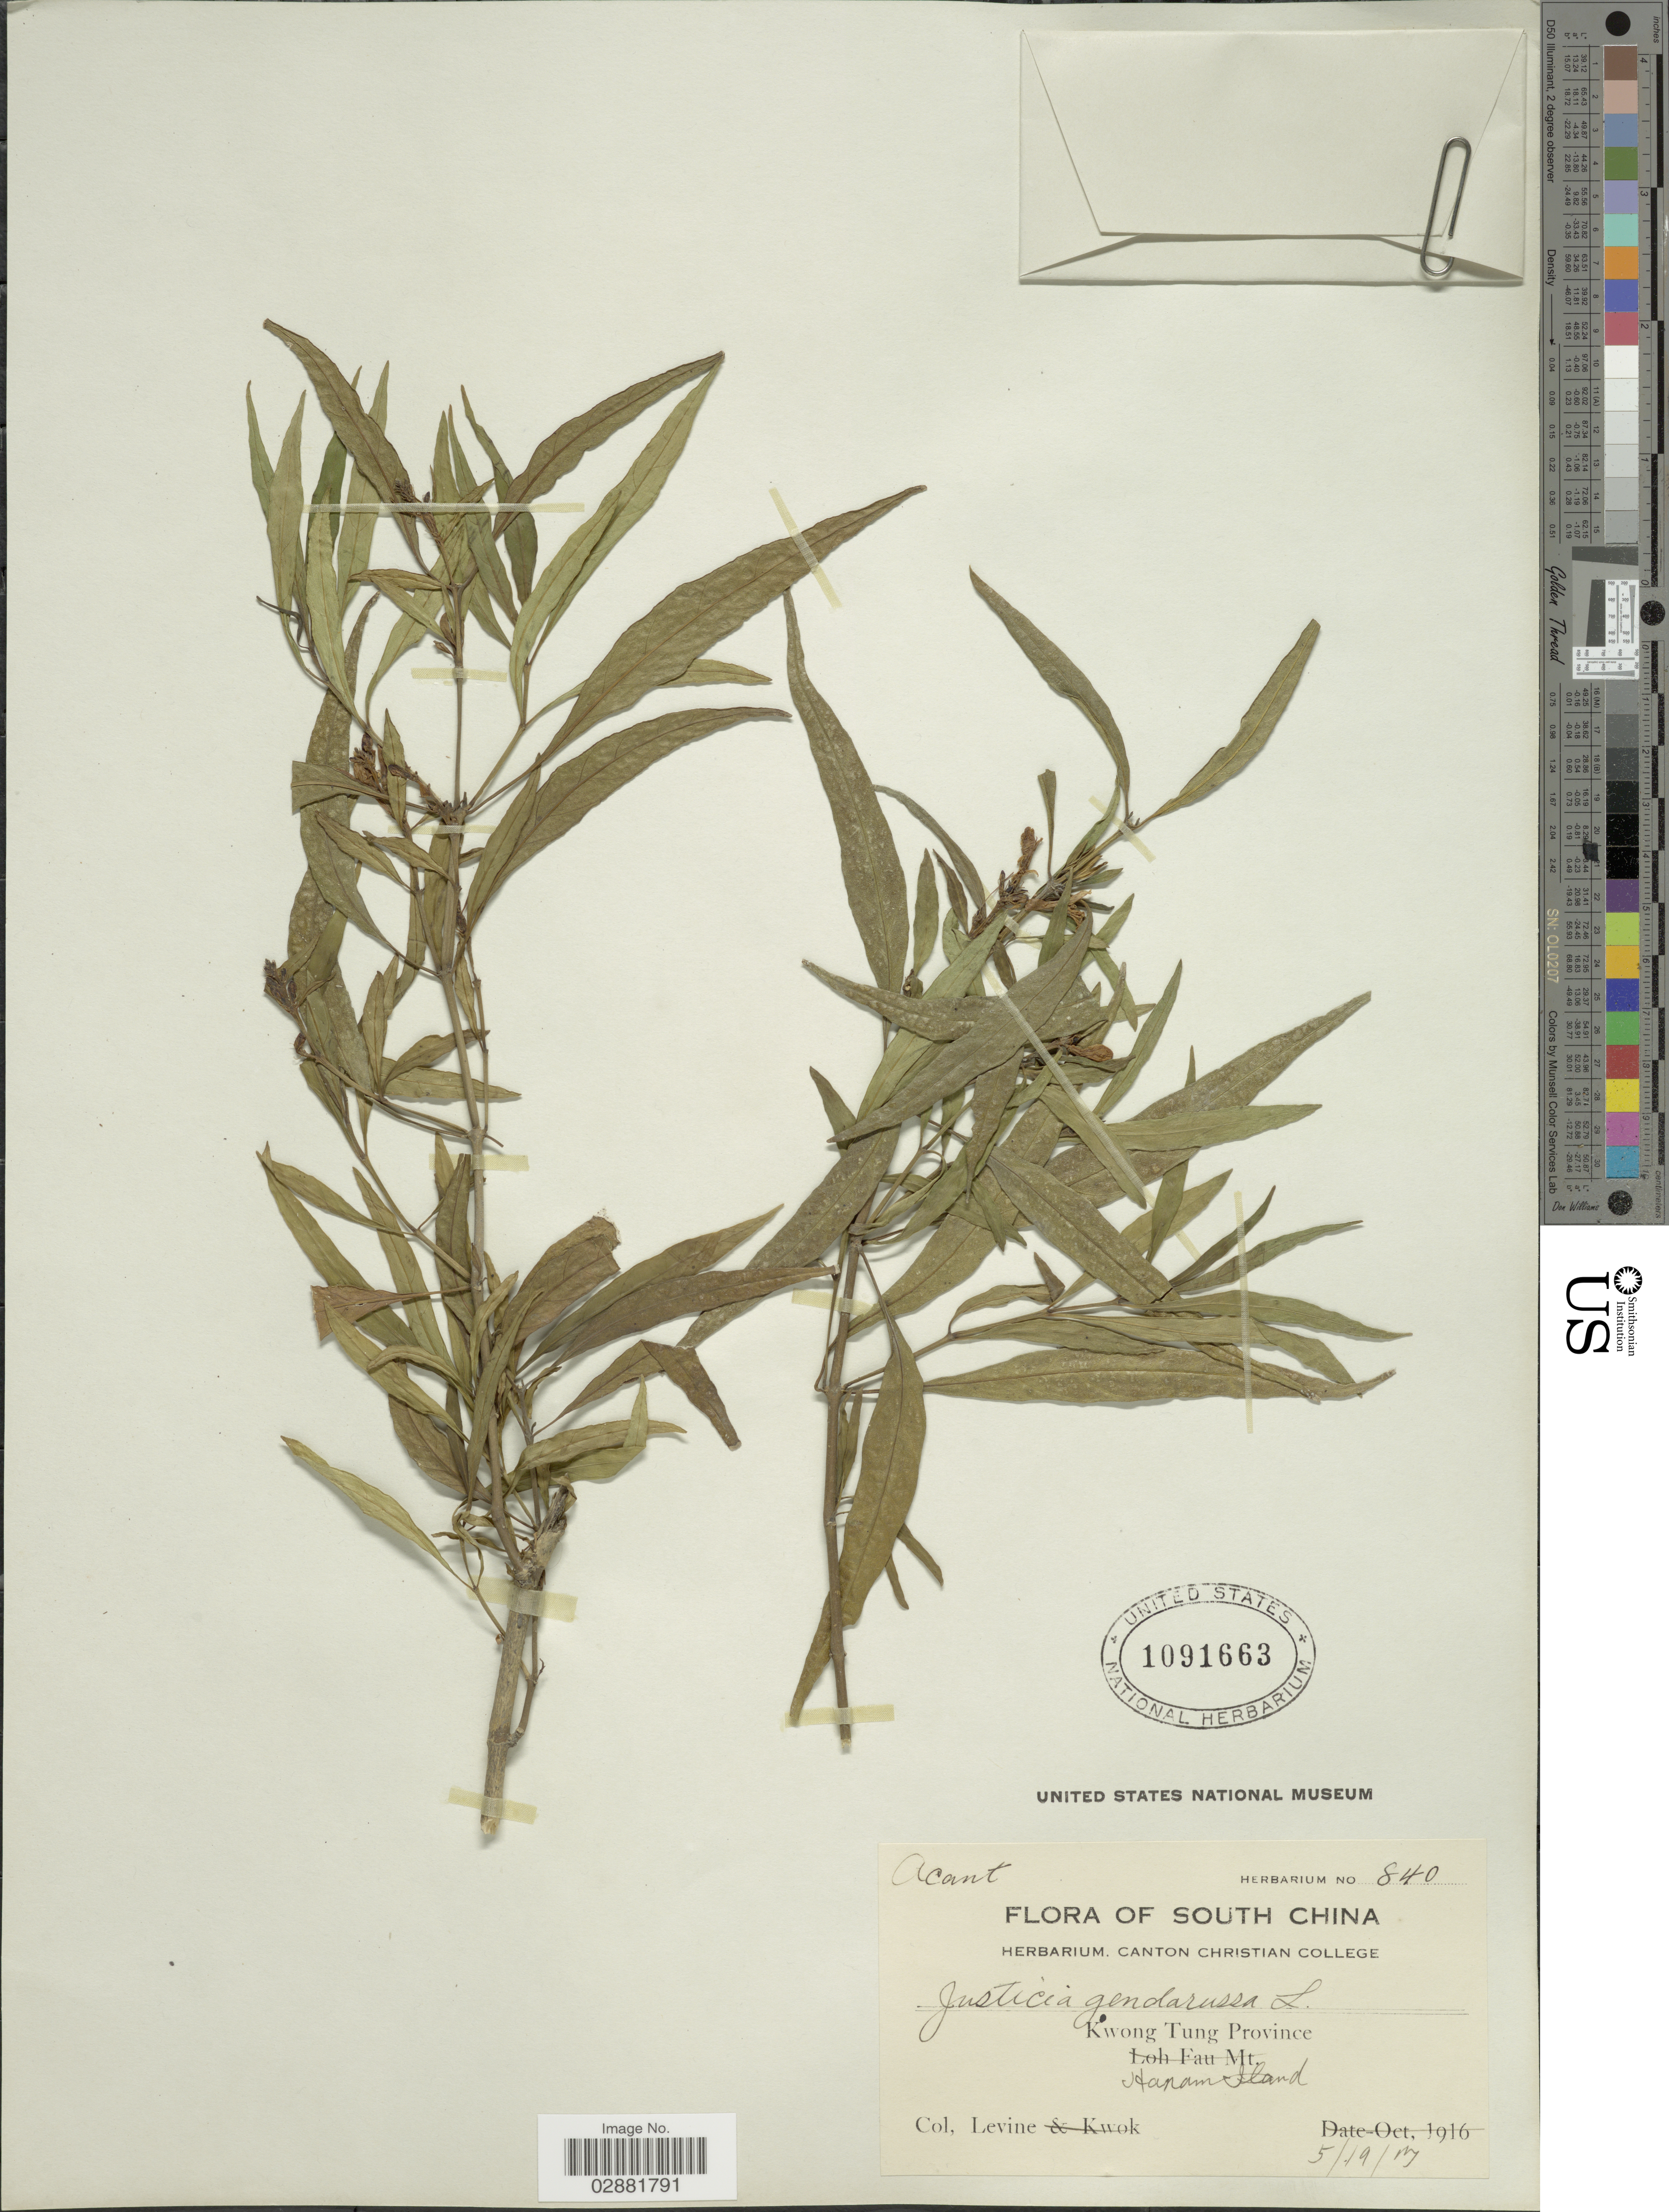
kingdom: Plantae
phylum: Tracheophyta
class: Magnoliopsida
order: Lamiales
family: Acanthaceae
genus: Justicia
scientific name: Justicia gendarussa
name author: Burm. f.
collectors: -. Levine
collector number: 840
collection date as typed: Transcribed d/m/y: 19/5/17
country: China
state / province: Guangdong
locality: South China, Kwong Tung Province, Hanam Island.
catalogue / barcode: US 1091663